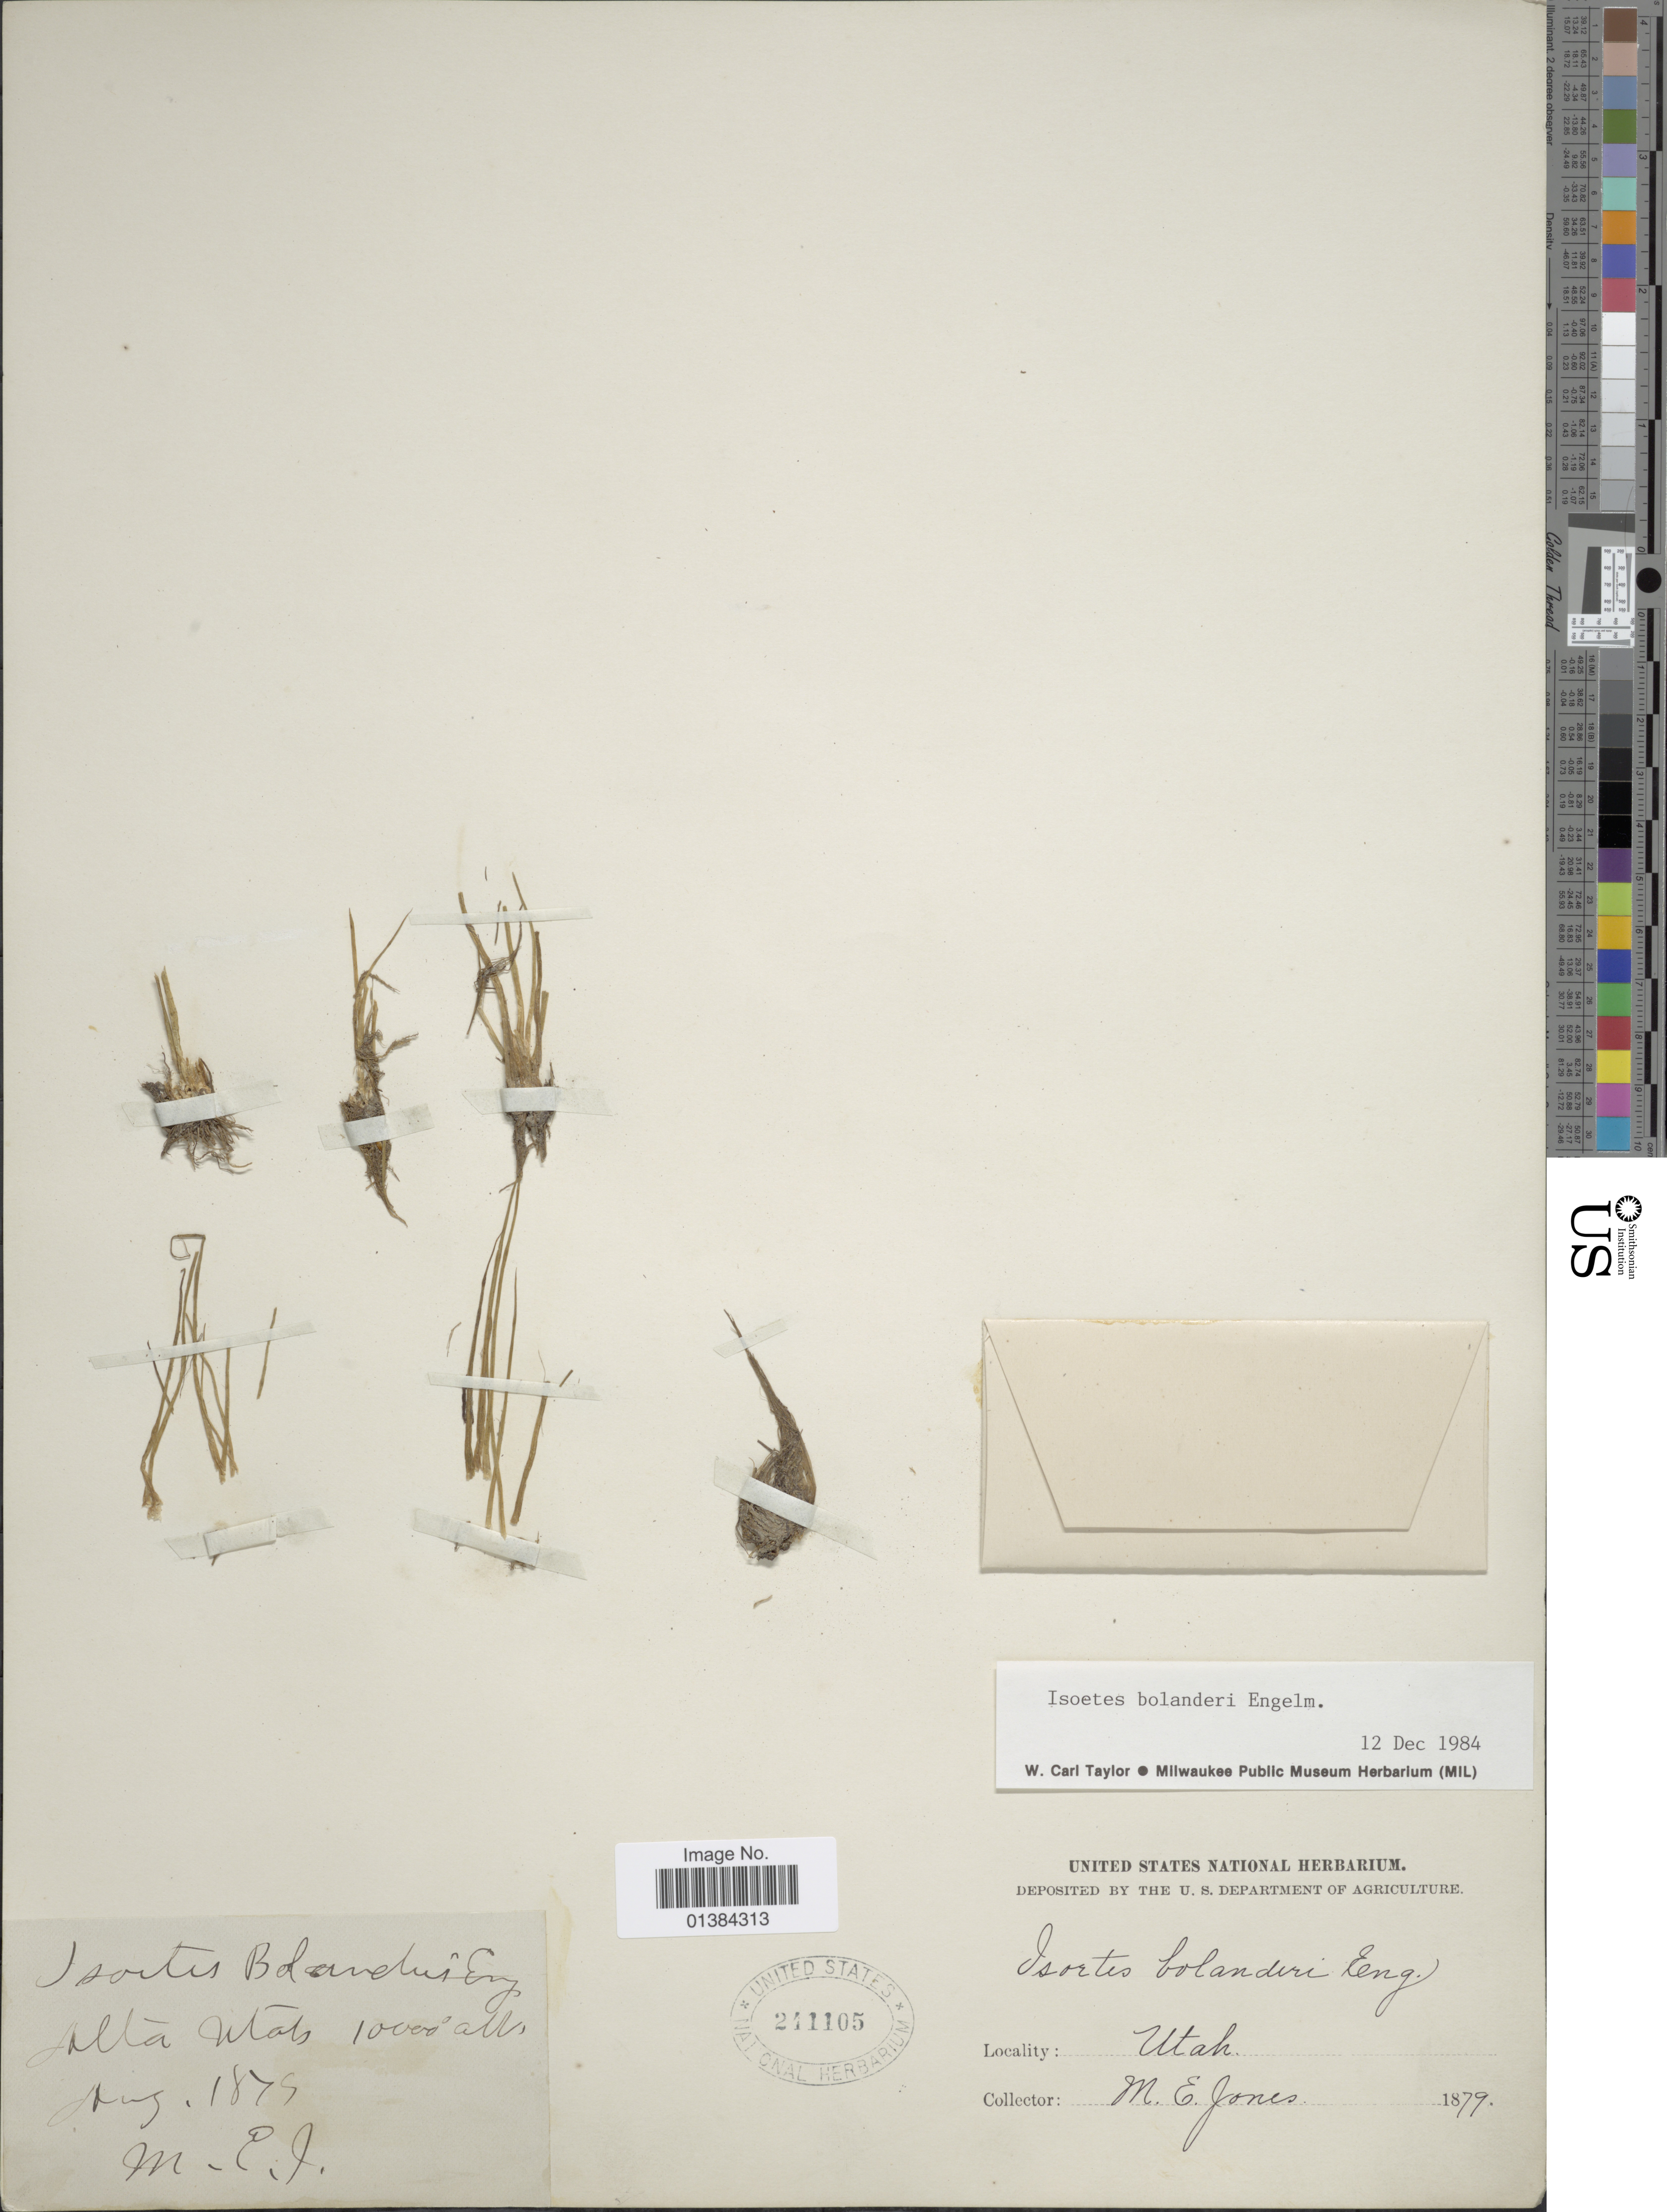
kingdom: Plantae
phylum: Tracheophyta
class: Lycopodiopsida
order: Isoetales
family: Isoetaceae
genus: Isoetes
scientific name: Isoetes bolanderi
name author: Engelm.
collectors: M. E. Jones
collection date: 1879-08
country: United States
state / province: Utah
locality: Alta.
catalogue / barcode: US 241105